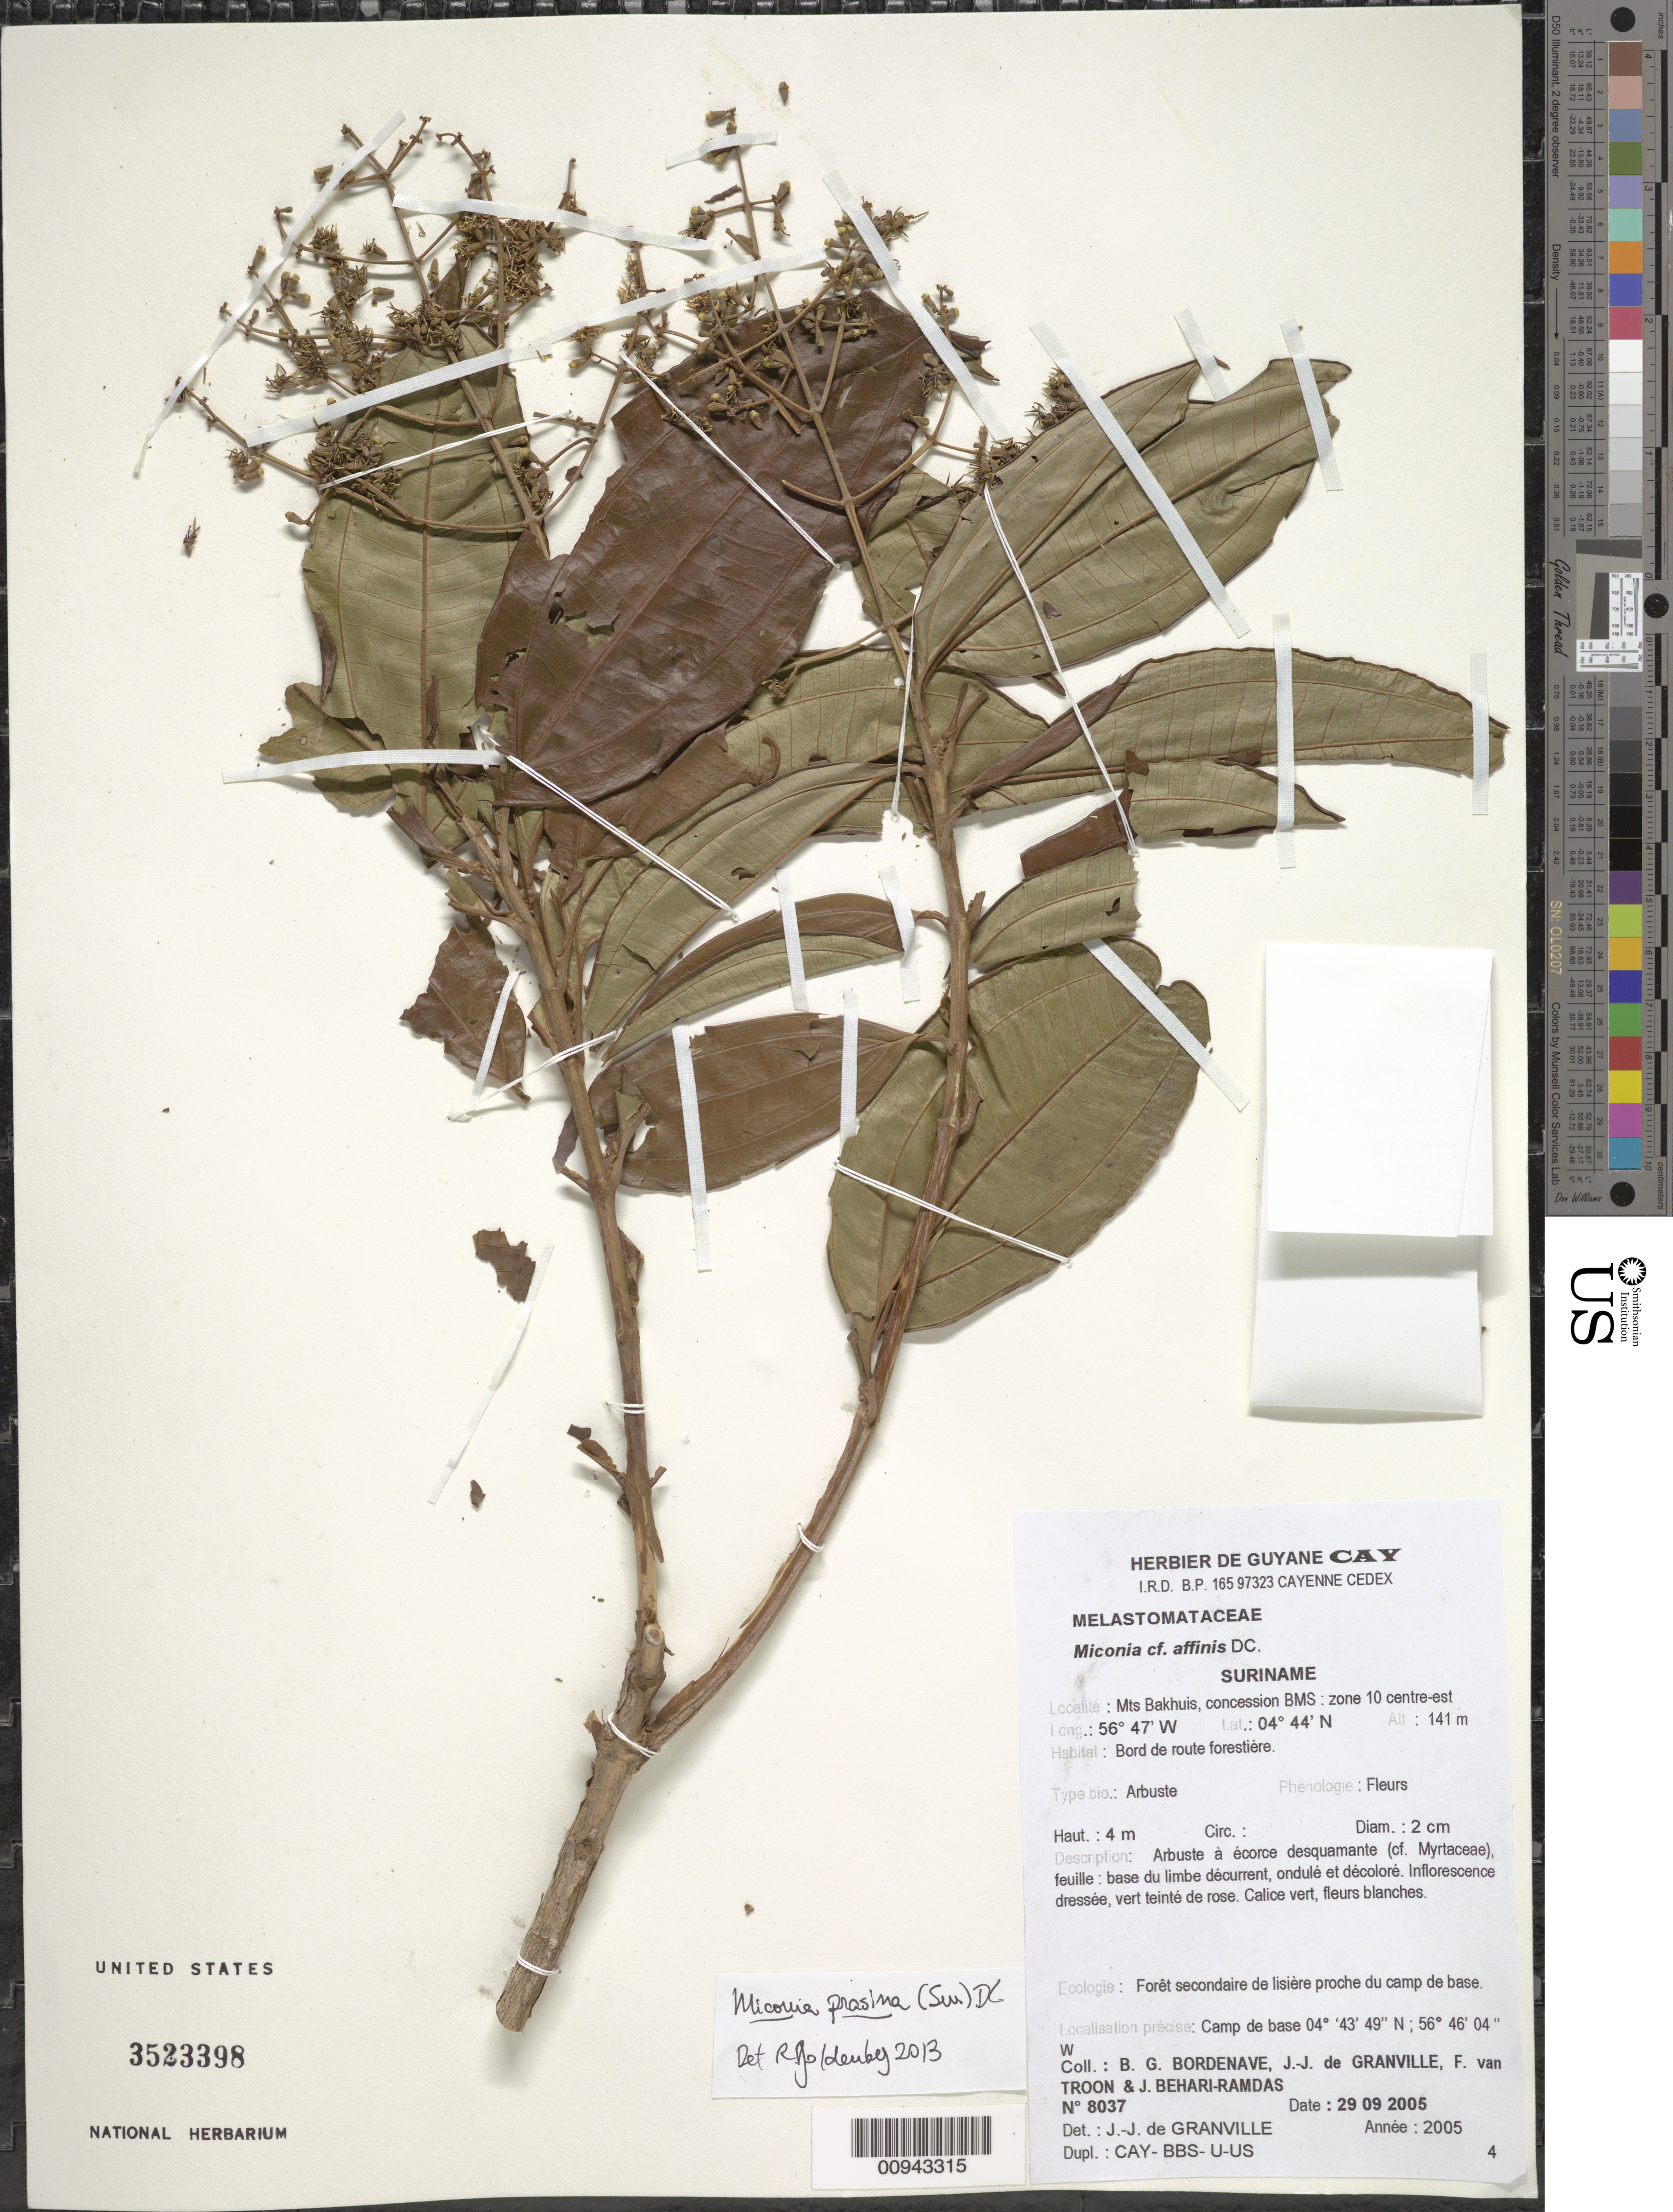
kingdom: Plantae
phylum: Tracheophyta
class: Magnoliopsida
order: Myrtales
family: Melastomataceae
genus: Miconia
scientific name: Miconia prasina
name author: (Sw.) DC.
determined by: Goldenberg, R.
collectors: B. Bordenave, J.-J. de Granville, F. Van Troon & J. Behari-Ramdas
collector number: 8037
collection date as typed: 29-Sep-05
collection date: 2005-09-29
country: Suriname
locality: Mts Bakhuis, concession BMS: Zone 10 centre-est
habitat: Bord de route forestiere. Foret secondaire de lisiere proche du camp de base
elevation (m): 141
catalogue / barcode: US 3523398